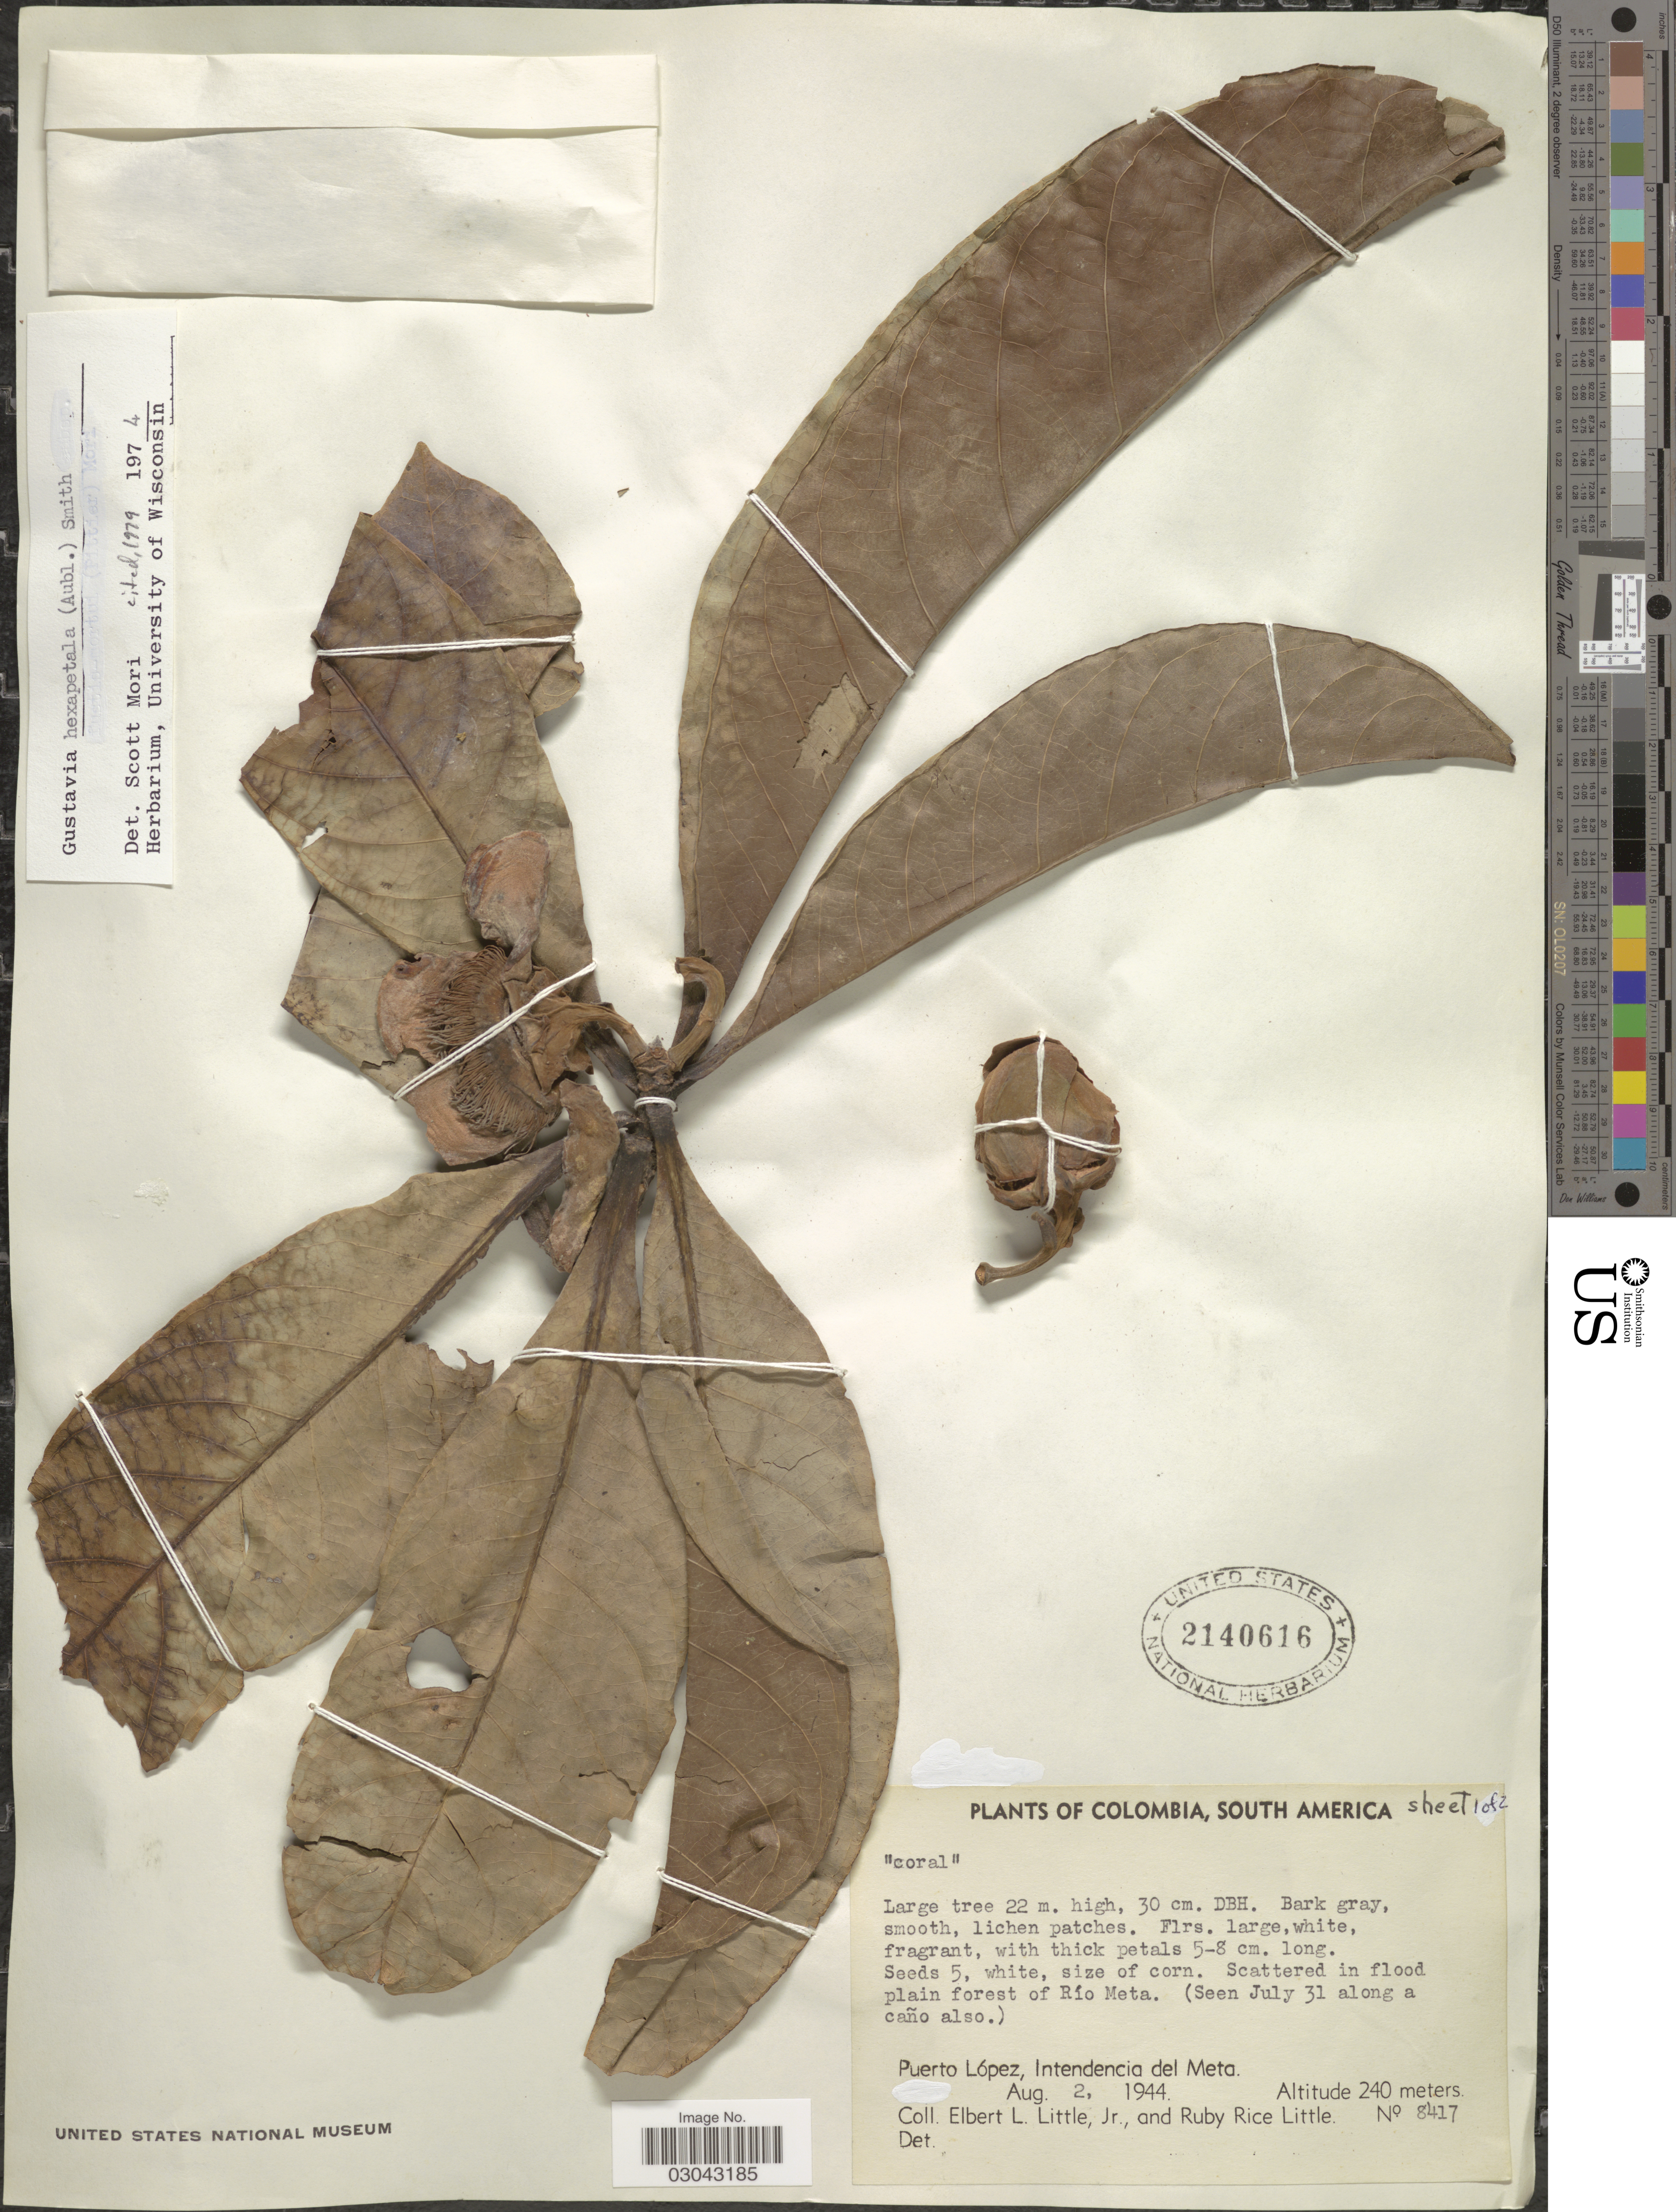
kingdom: Plantae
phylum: Tracheophyta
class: Magnoliopsida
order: Ericales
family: Lecythidaceae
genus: Gustavia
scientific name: Gustavia hexapetala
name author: (Aubl.) Sm.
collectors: E. L. Little & R. R. Little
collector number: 8417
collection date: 1944-08-02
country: Colombia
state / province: Meta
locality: Scattered in flood plain forest of Río Meta, Puerto López. Intendecia del Meta.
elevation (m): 240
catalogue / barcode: US 2140616